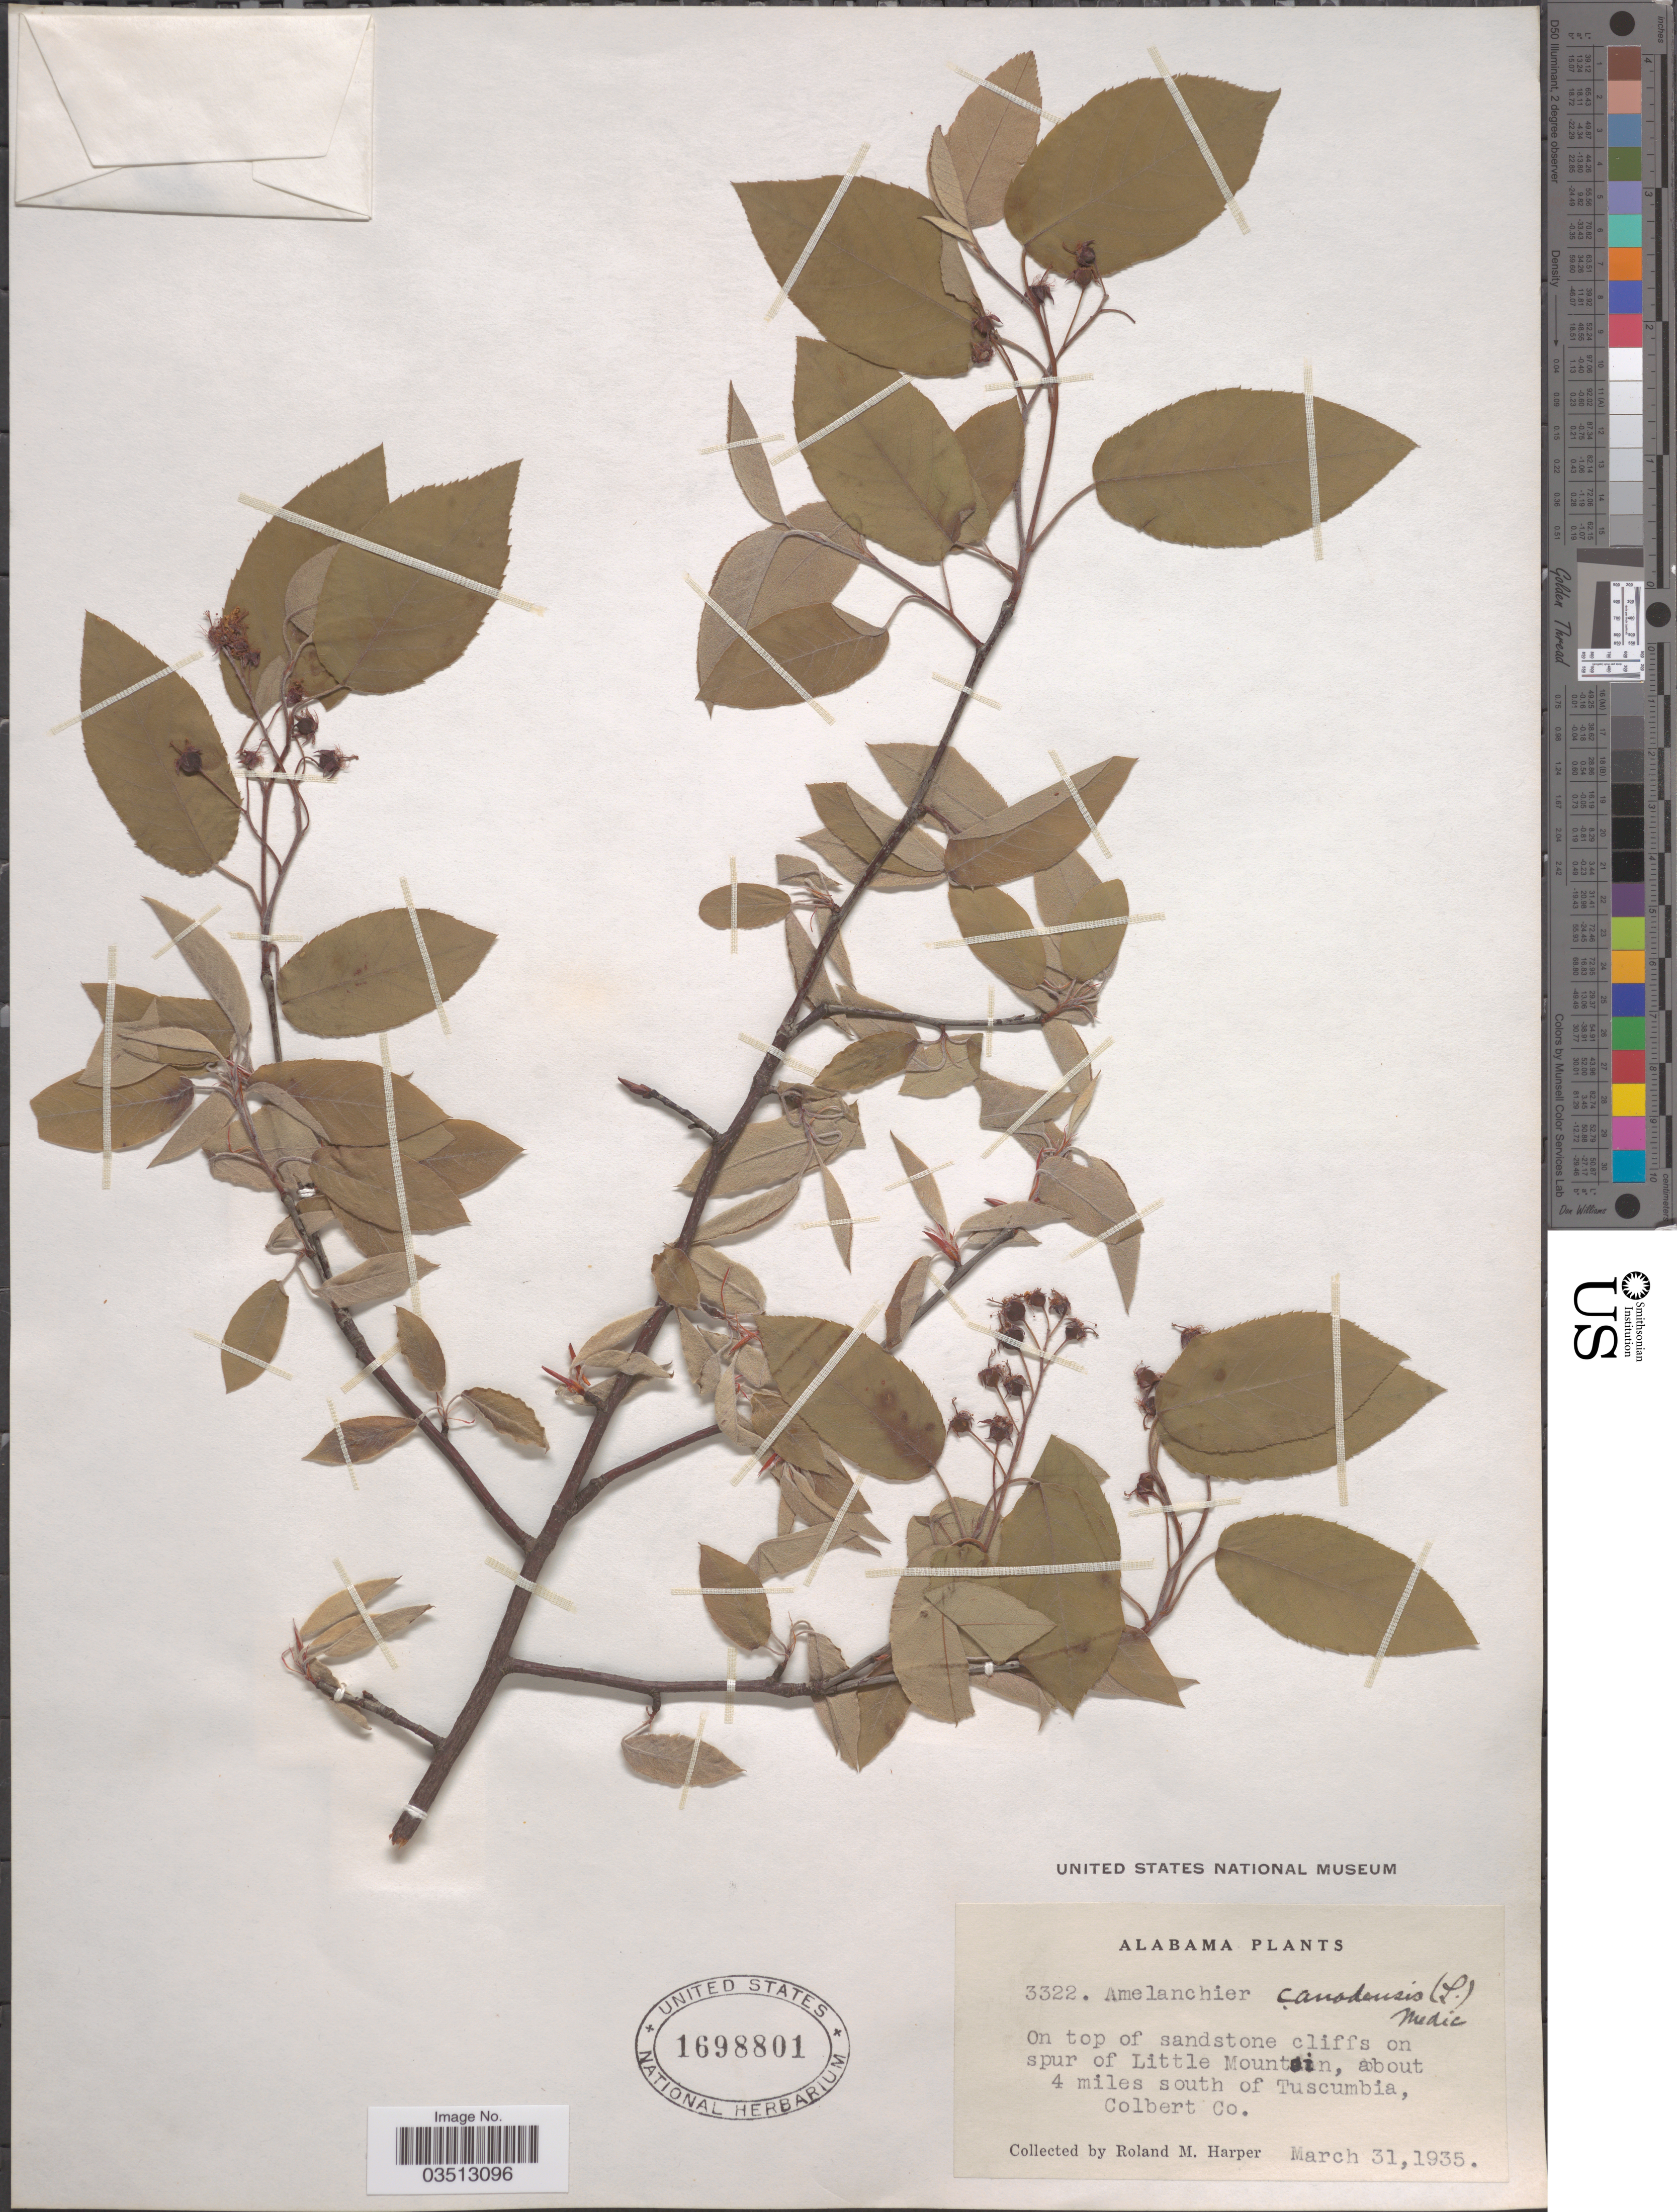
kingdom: Plantae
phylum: Tracheophyta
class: Magnoliopsida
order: Rosales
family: Rosaceae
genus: Amelanchier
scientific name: Amelanchier sp.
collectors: R. M. Harper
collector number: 3322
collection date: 1935-03-31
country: United States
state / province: Alabama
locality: On spur of Little Mountain, about 4 miles south of Tuscumbia, Colbert Co.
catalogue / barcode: US 1698801